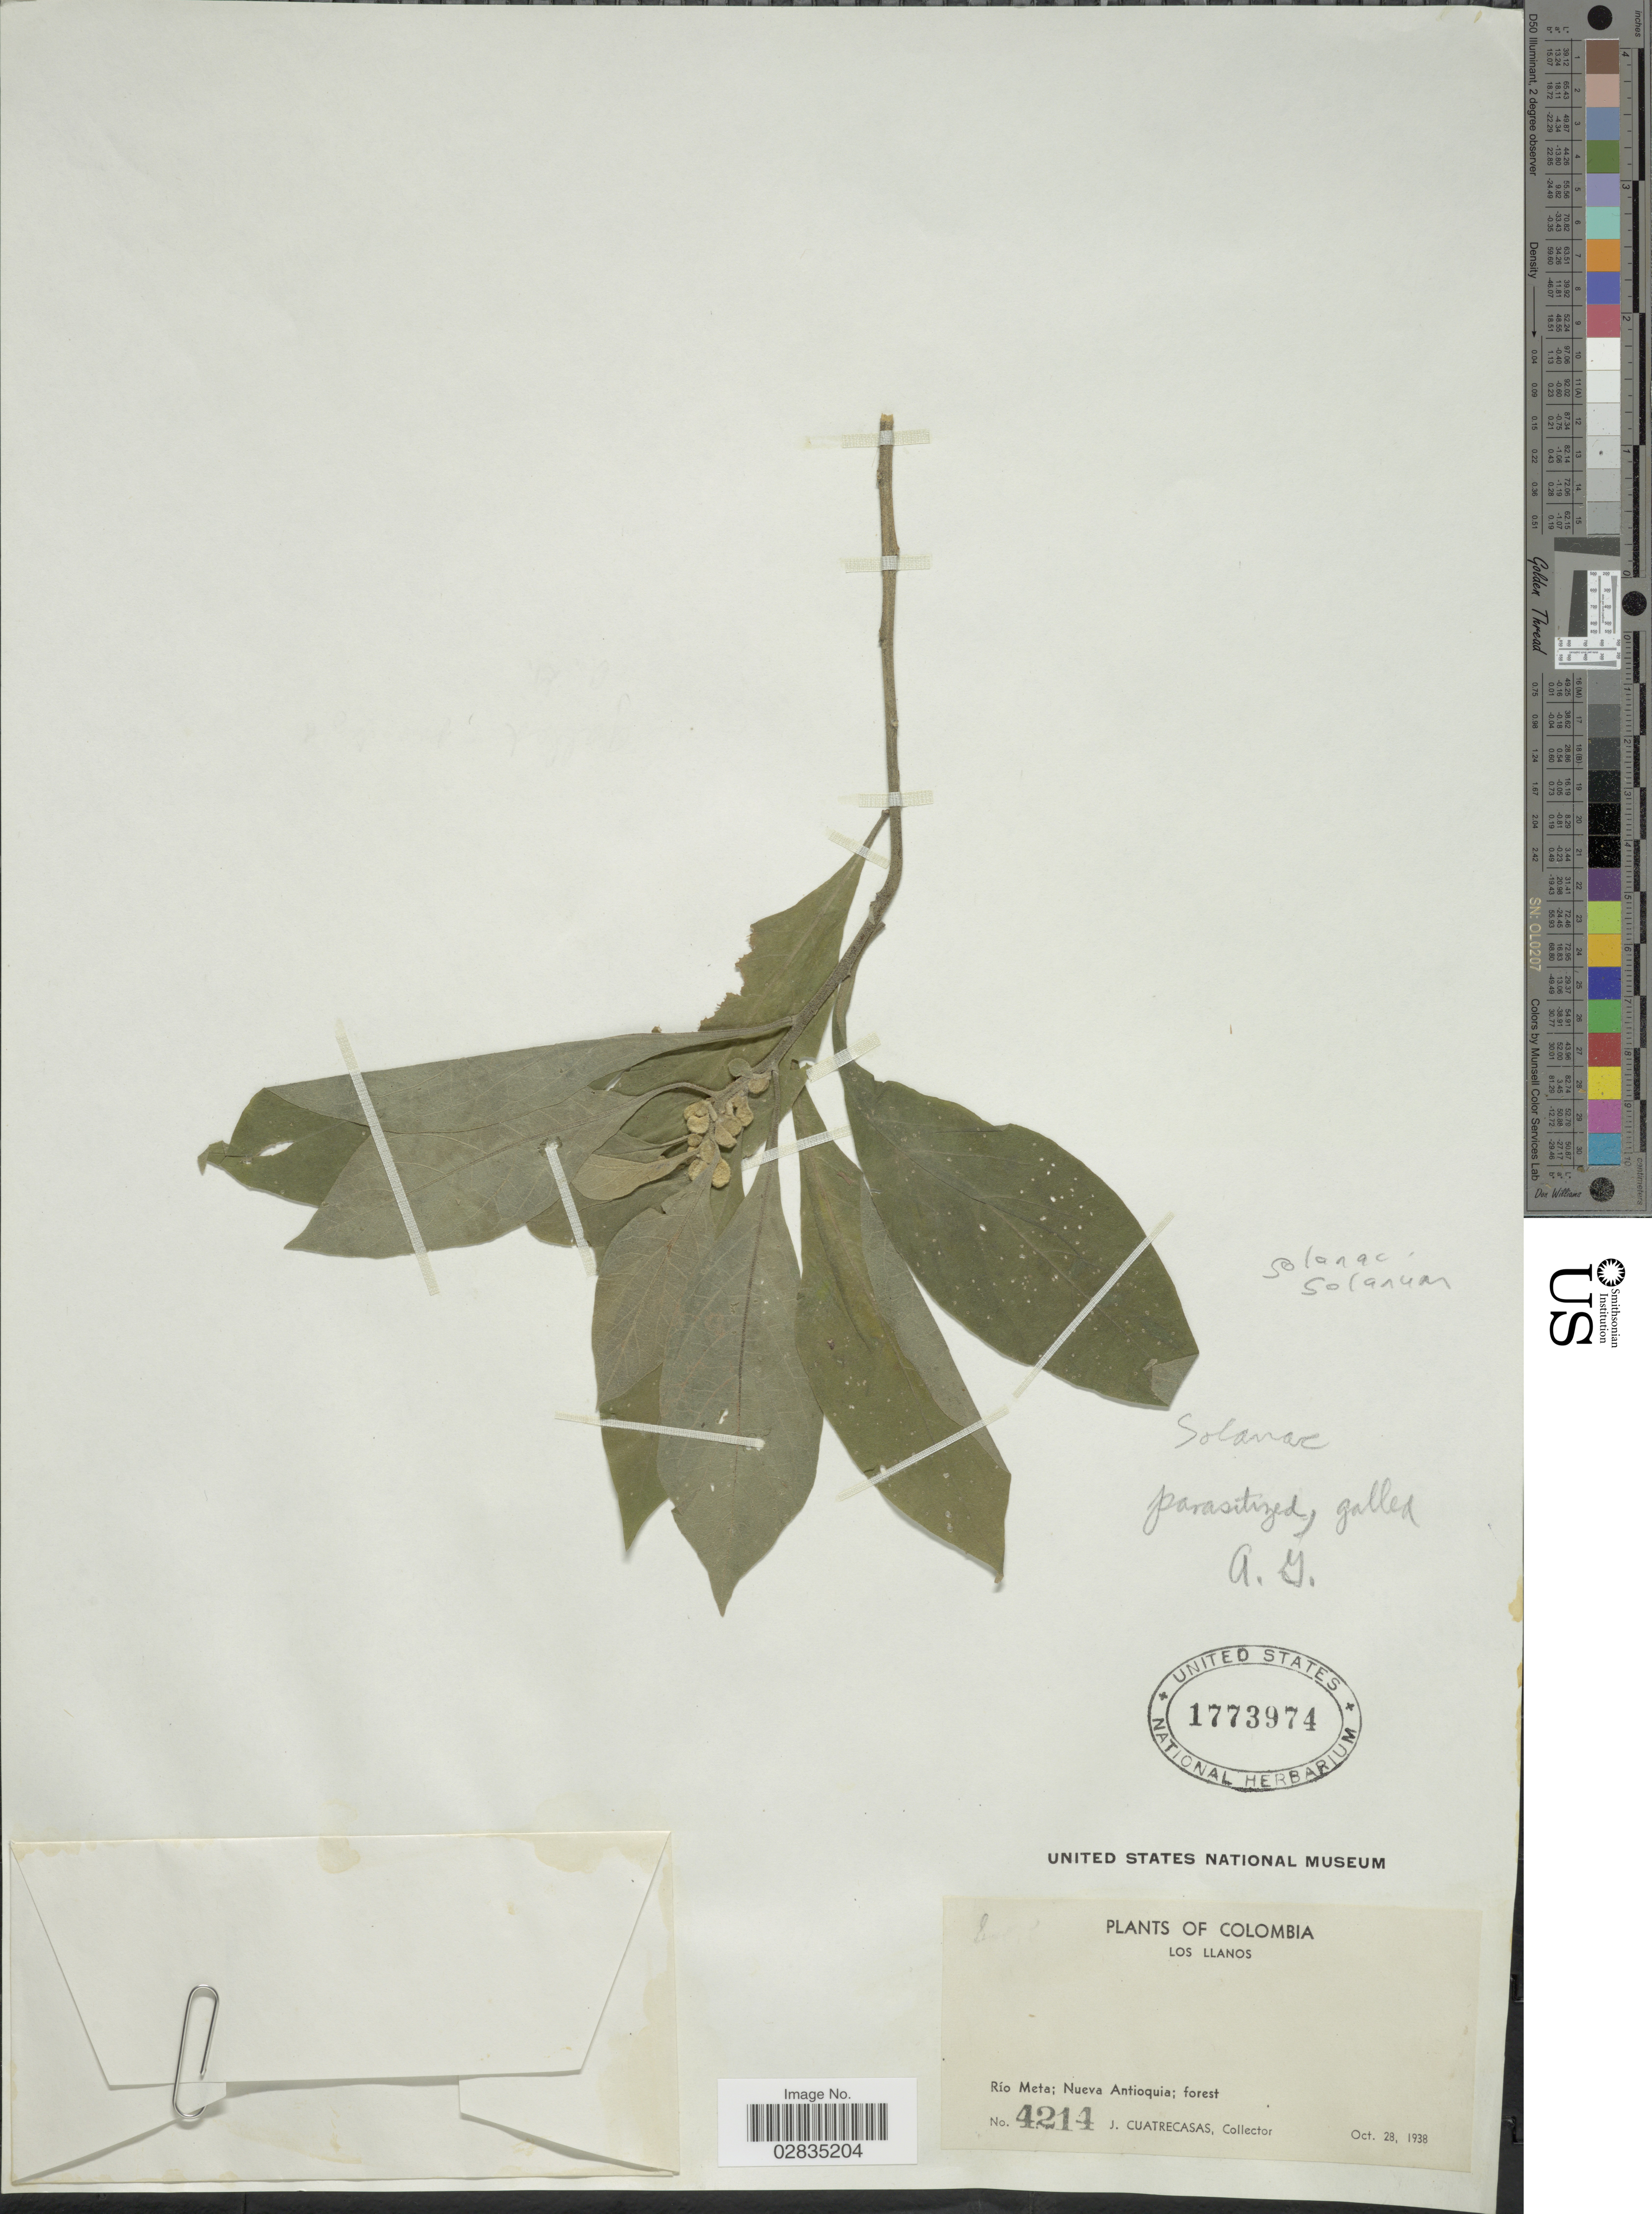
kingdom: Plantae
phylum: Tracheophyta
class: Magnoliopsida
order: Solanales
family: Solanaceae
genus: Solanum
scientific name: Solanum sp.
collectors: J. Cuatrecasas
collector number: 4214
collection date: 1938-10-28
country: Colombia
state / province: Meta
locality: Los Llanos, Río Meta; Nueva Antioquia.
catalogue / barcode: US 1773974